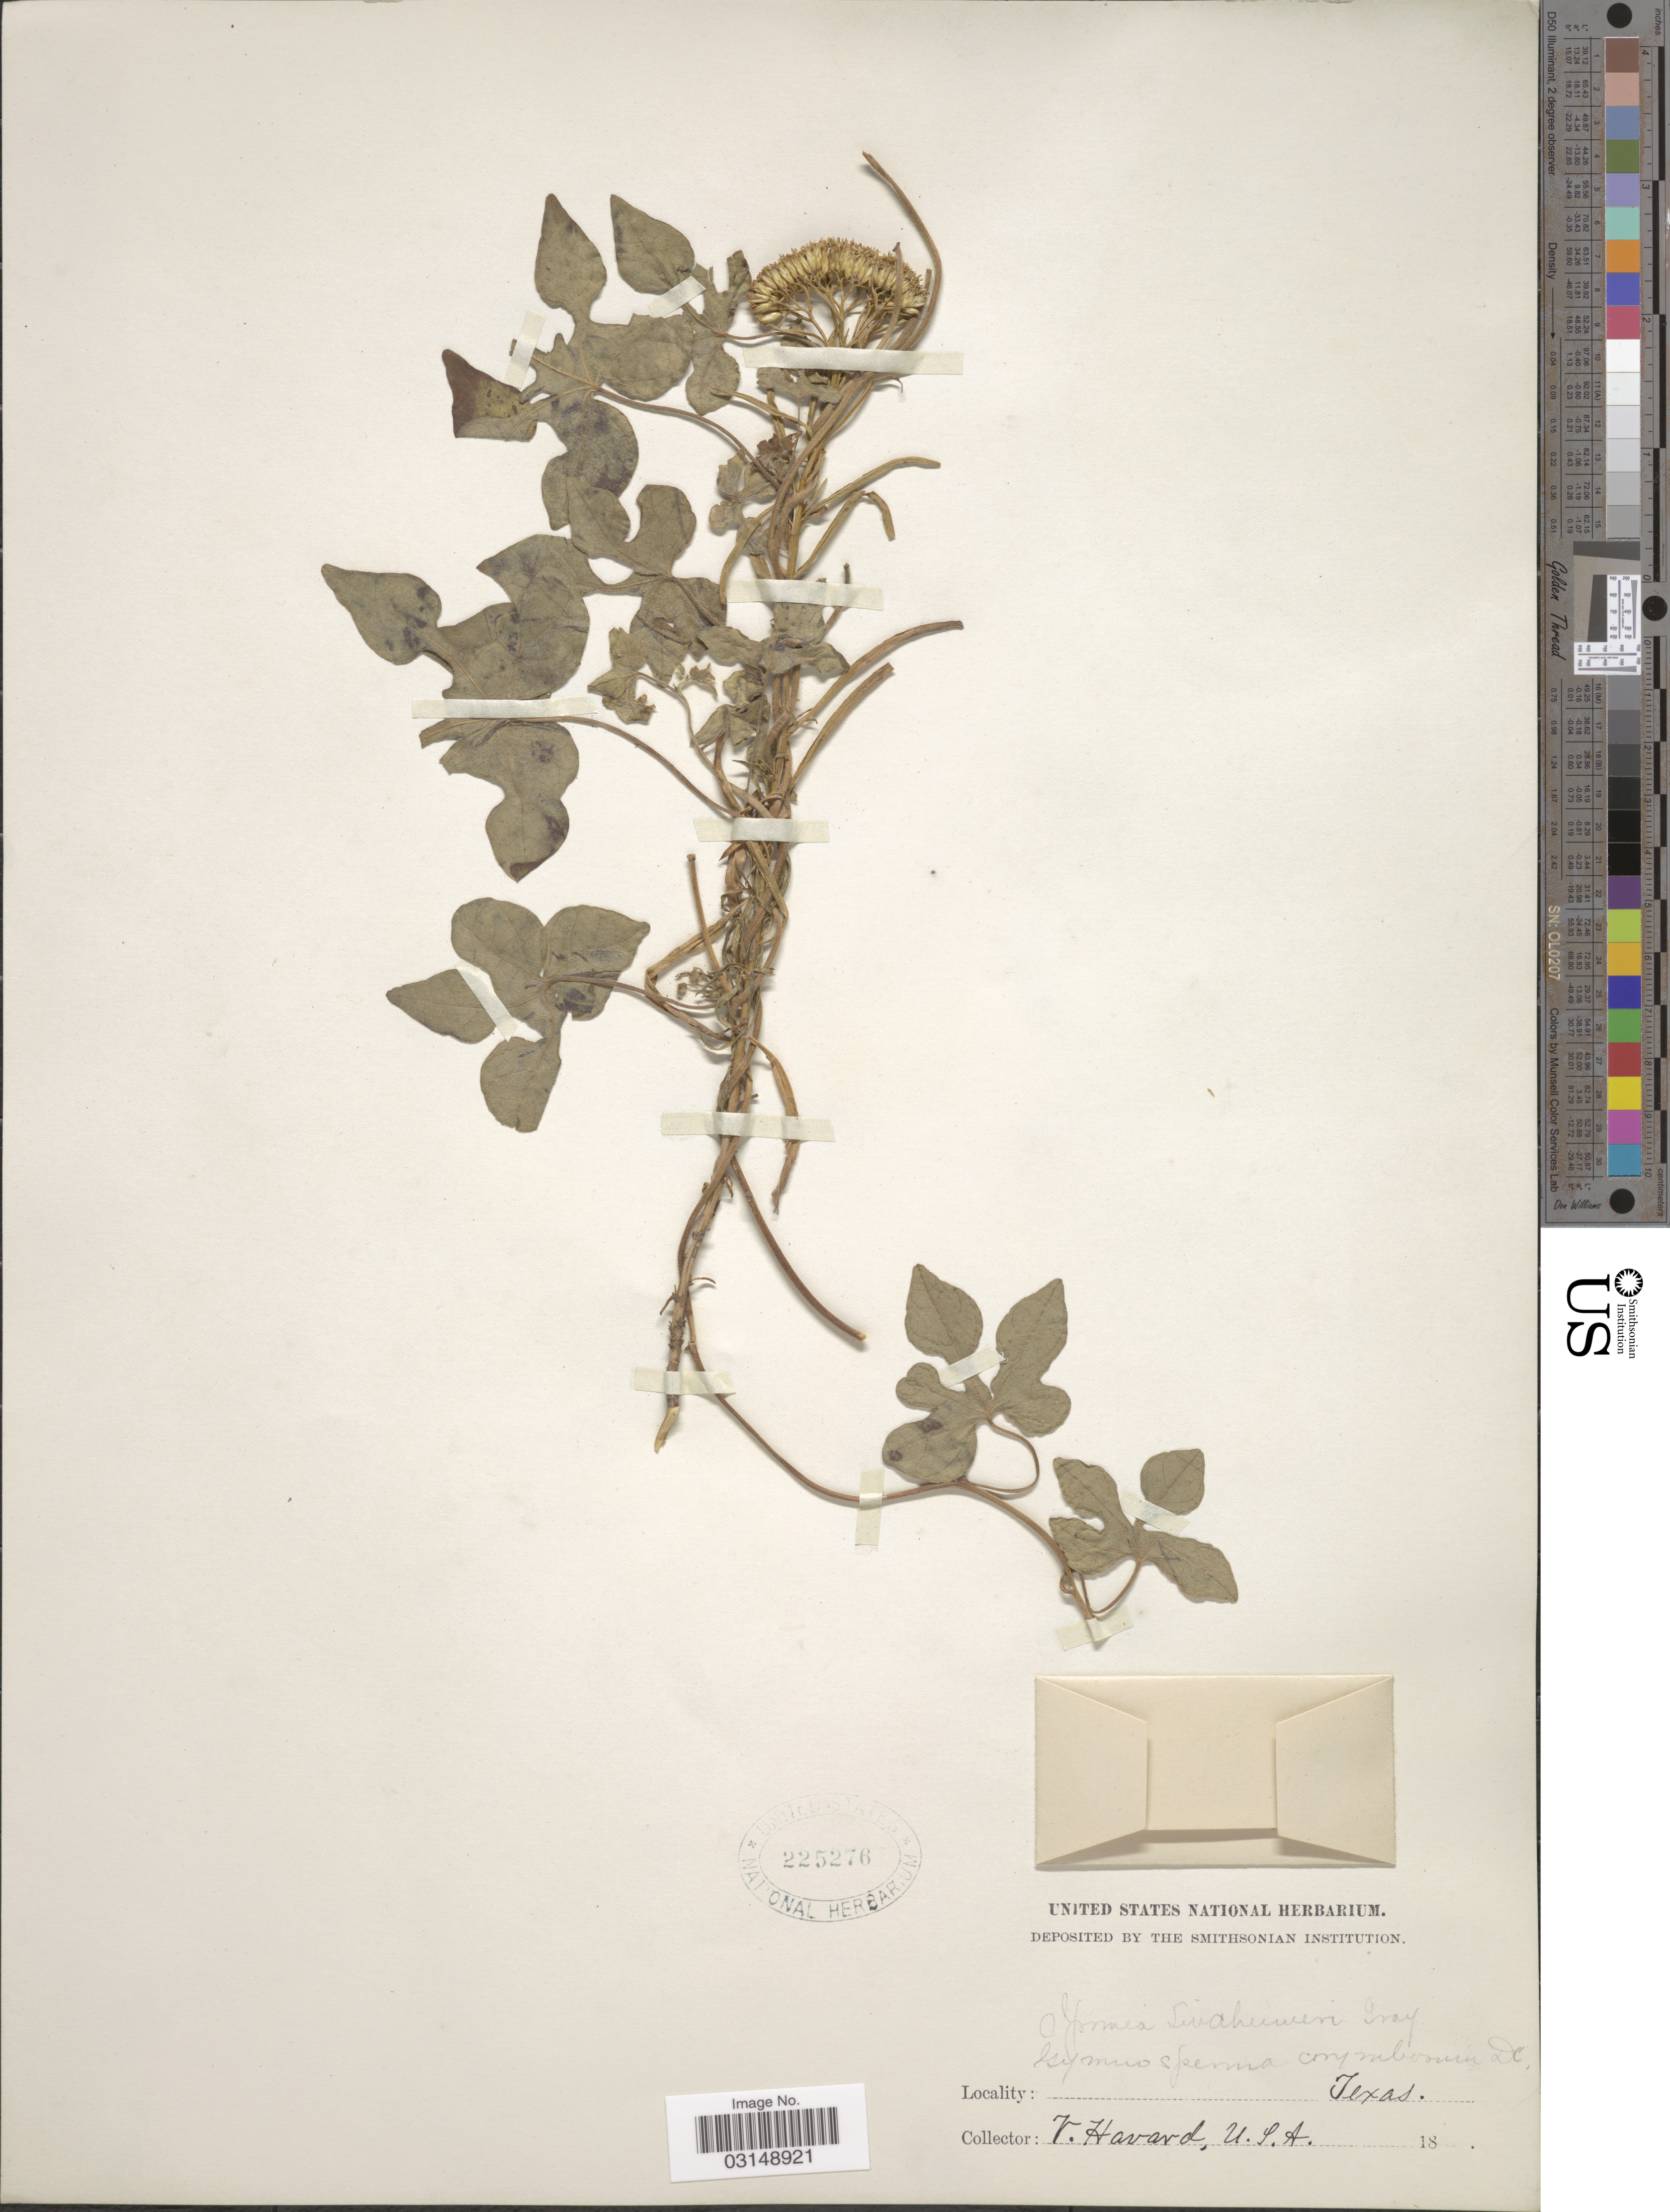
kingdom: Plantae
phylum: Tracheophyta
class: Magnoliopsida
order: Solanales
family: Convolvulaceae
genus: Ipomoea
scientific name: Ipomoea lindheimeri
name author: A. Gray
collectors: V. Havard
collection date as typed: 18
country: United States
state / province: Texas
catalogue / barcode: US 225276